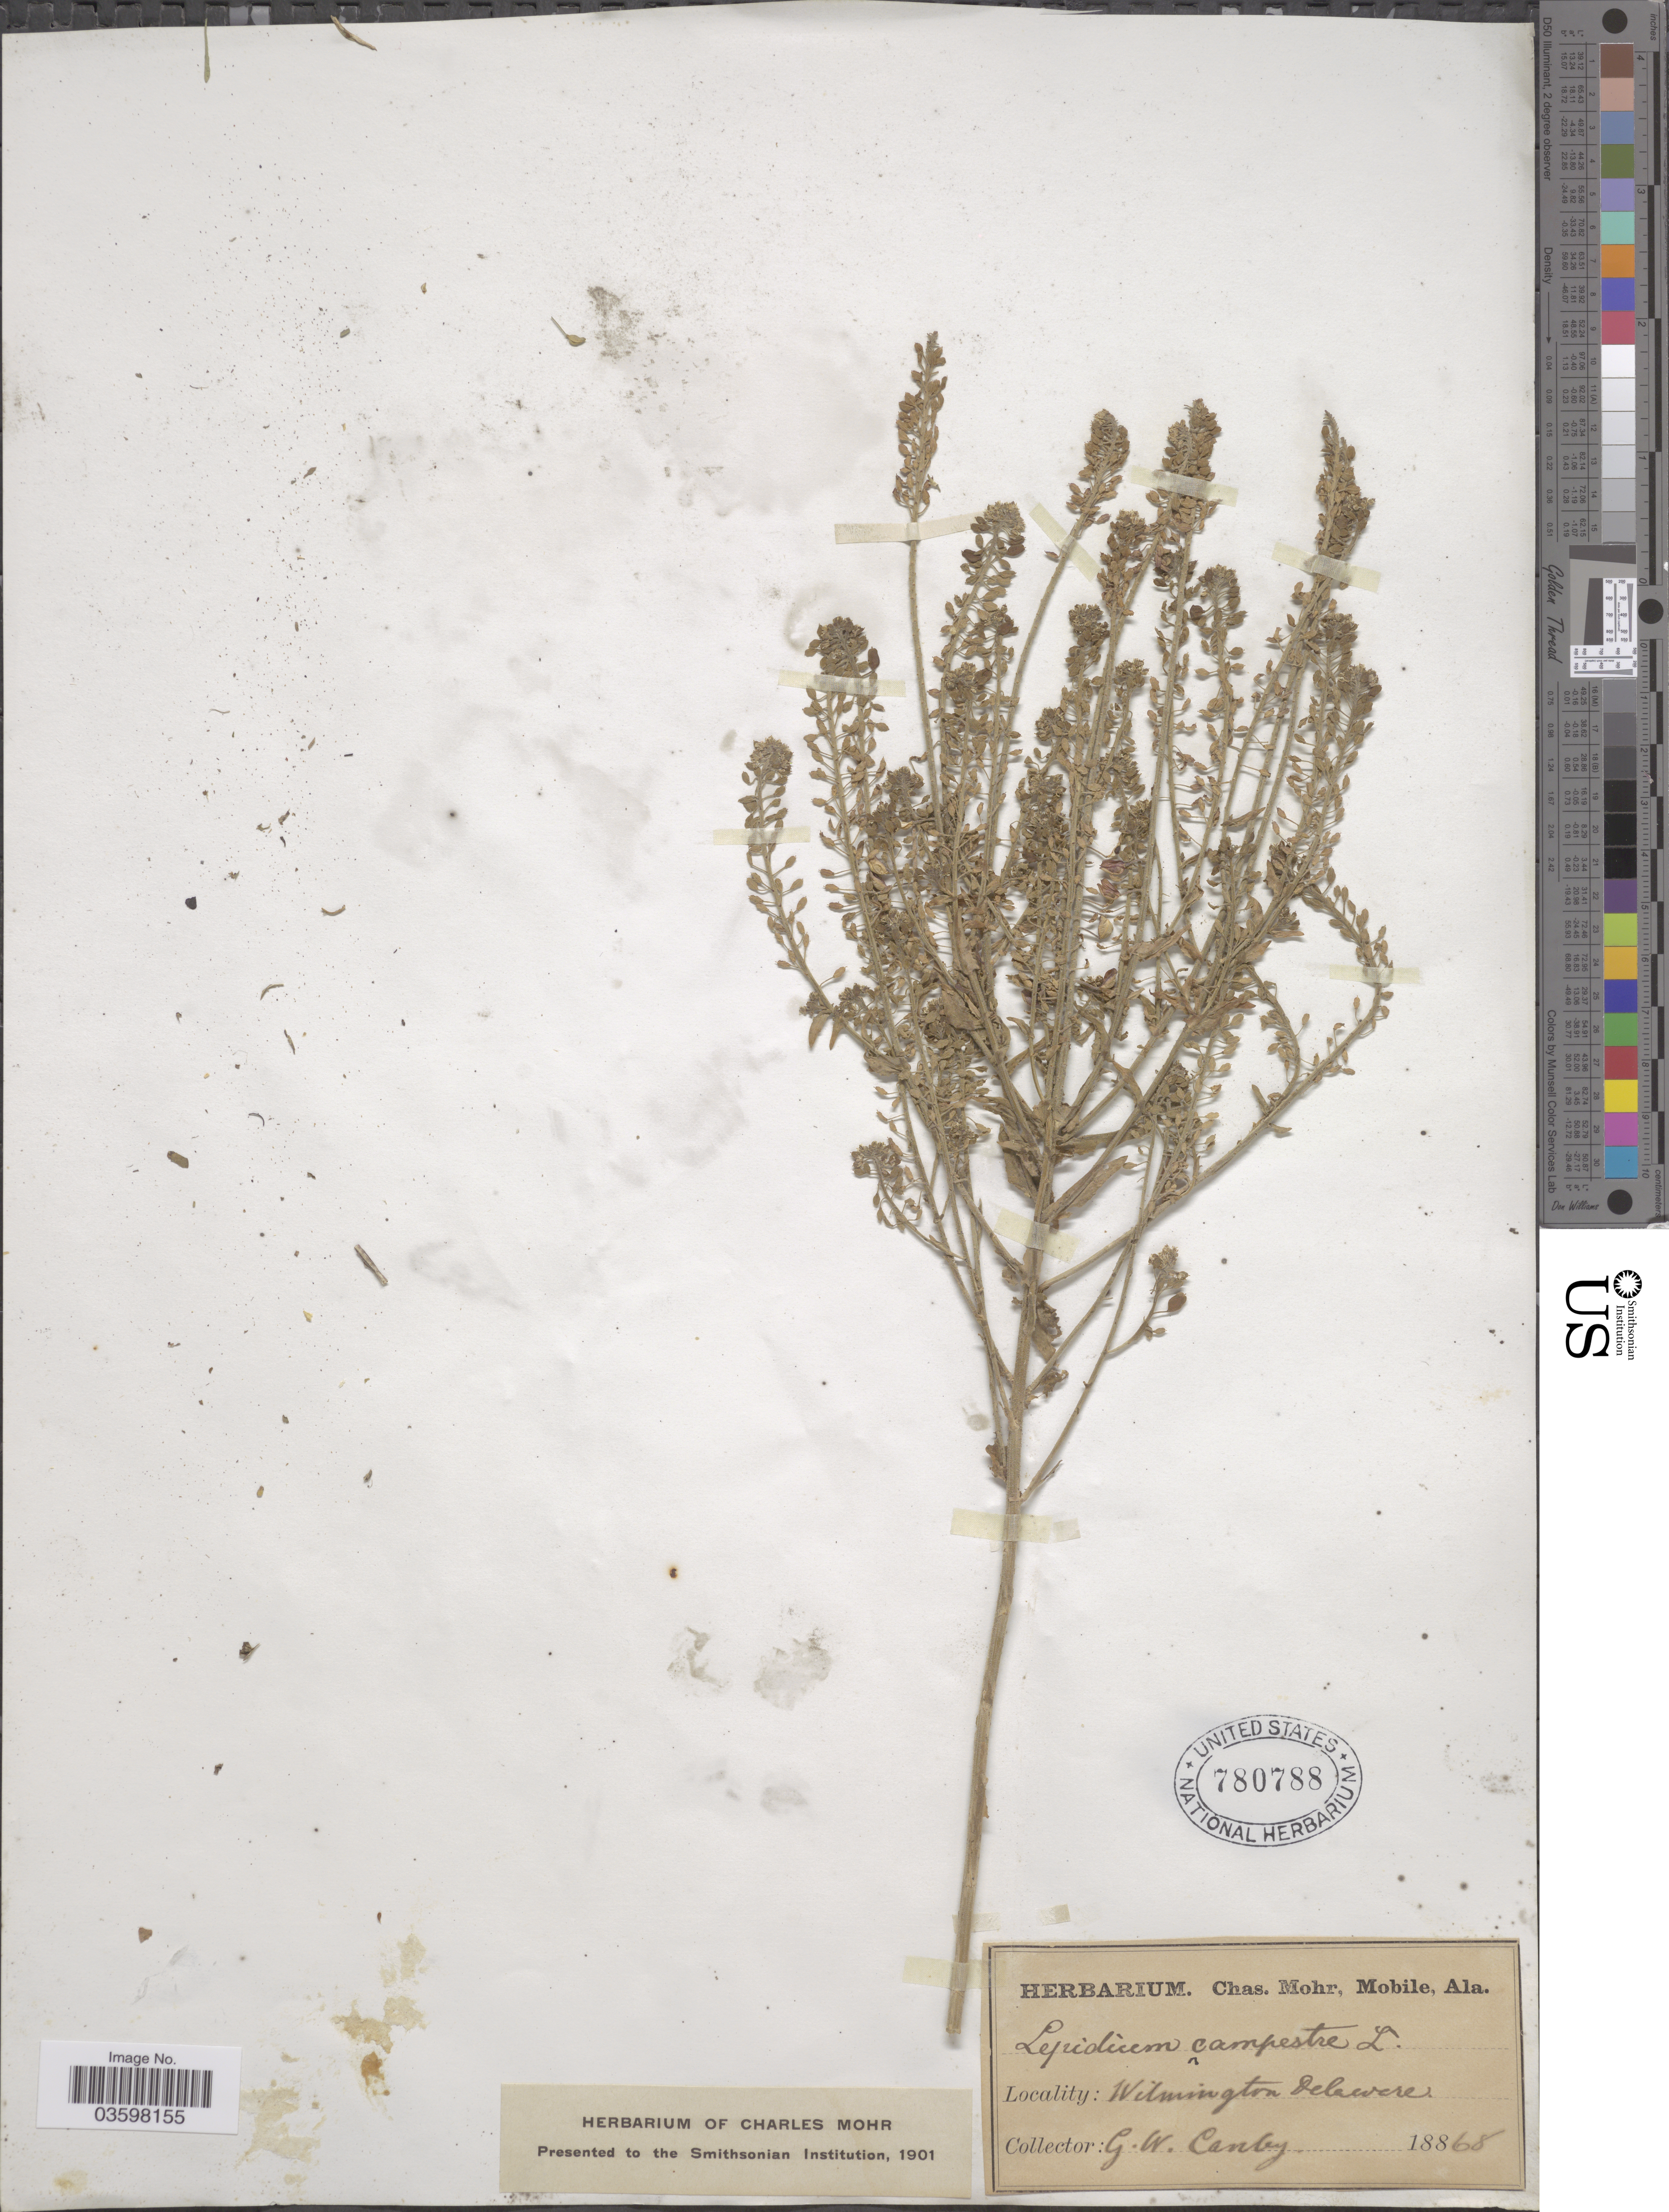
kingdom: Plantae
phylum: Tracheophyta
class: Magnoliopsida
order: Brassicales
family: Brassicaceae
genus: Lepidium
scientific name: Lepidium campestre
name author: (L.) W.T. Aiton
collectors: G. Canby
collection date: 1868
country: United States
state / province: Delaware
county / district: New Castle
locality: Wilmington.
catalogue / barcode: US 780788